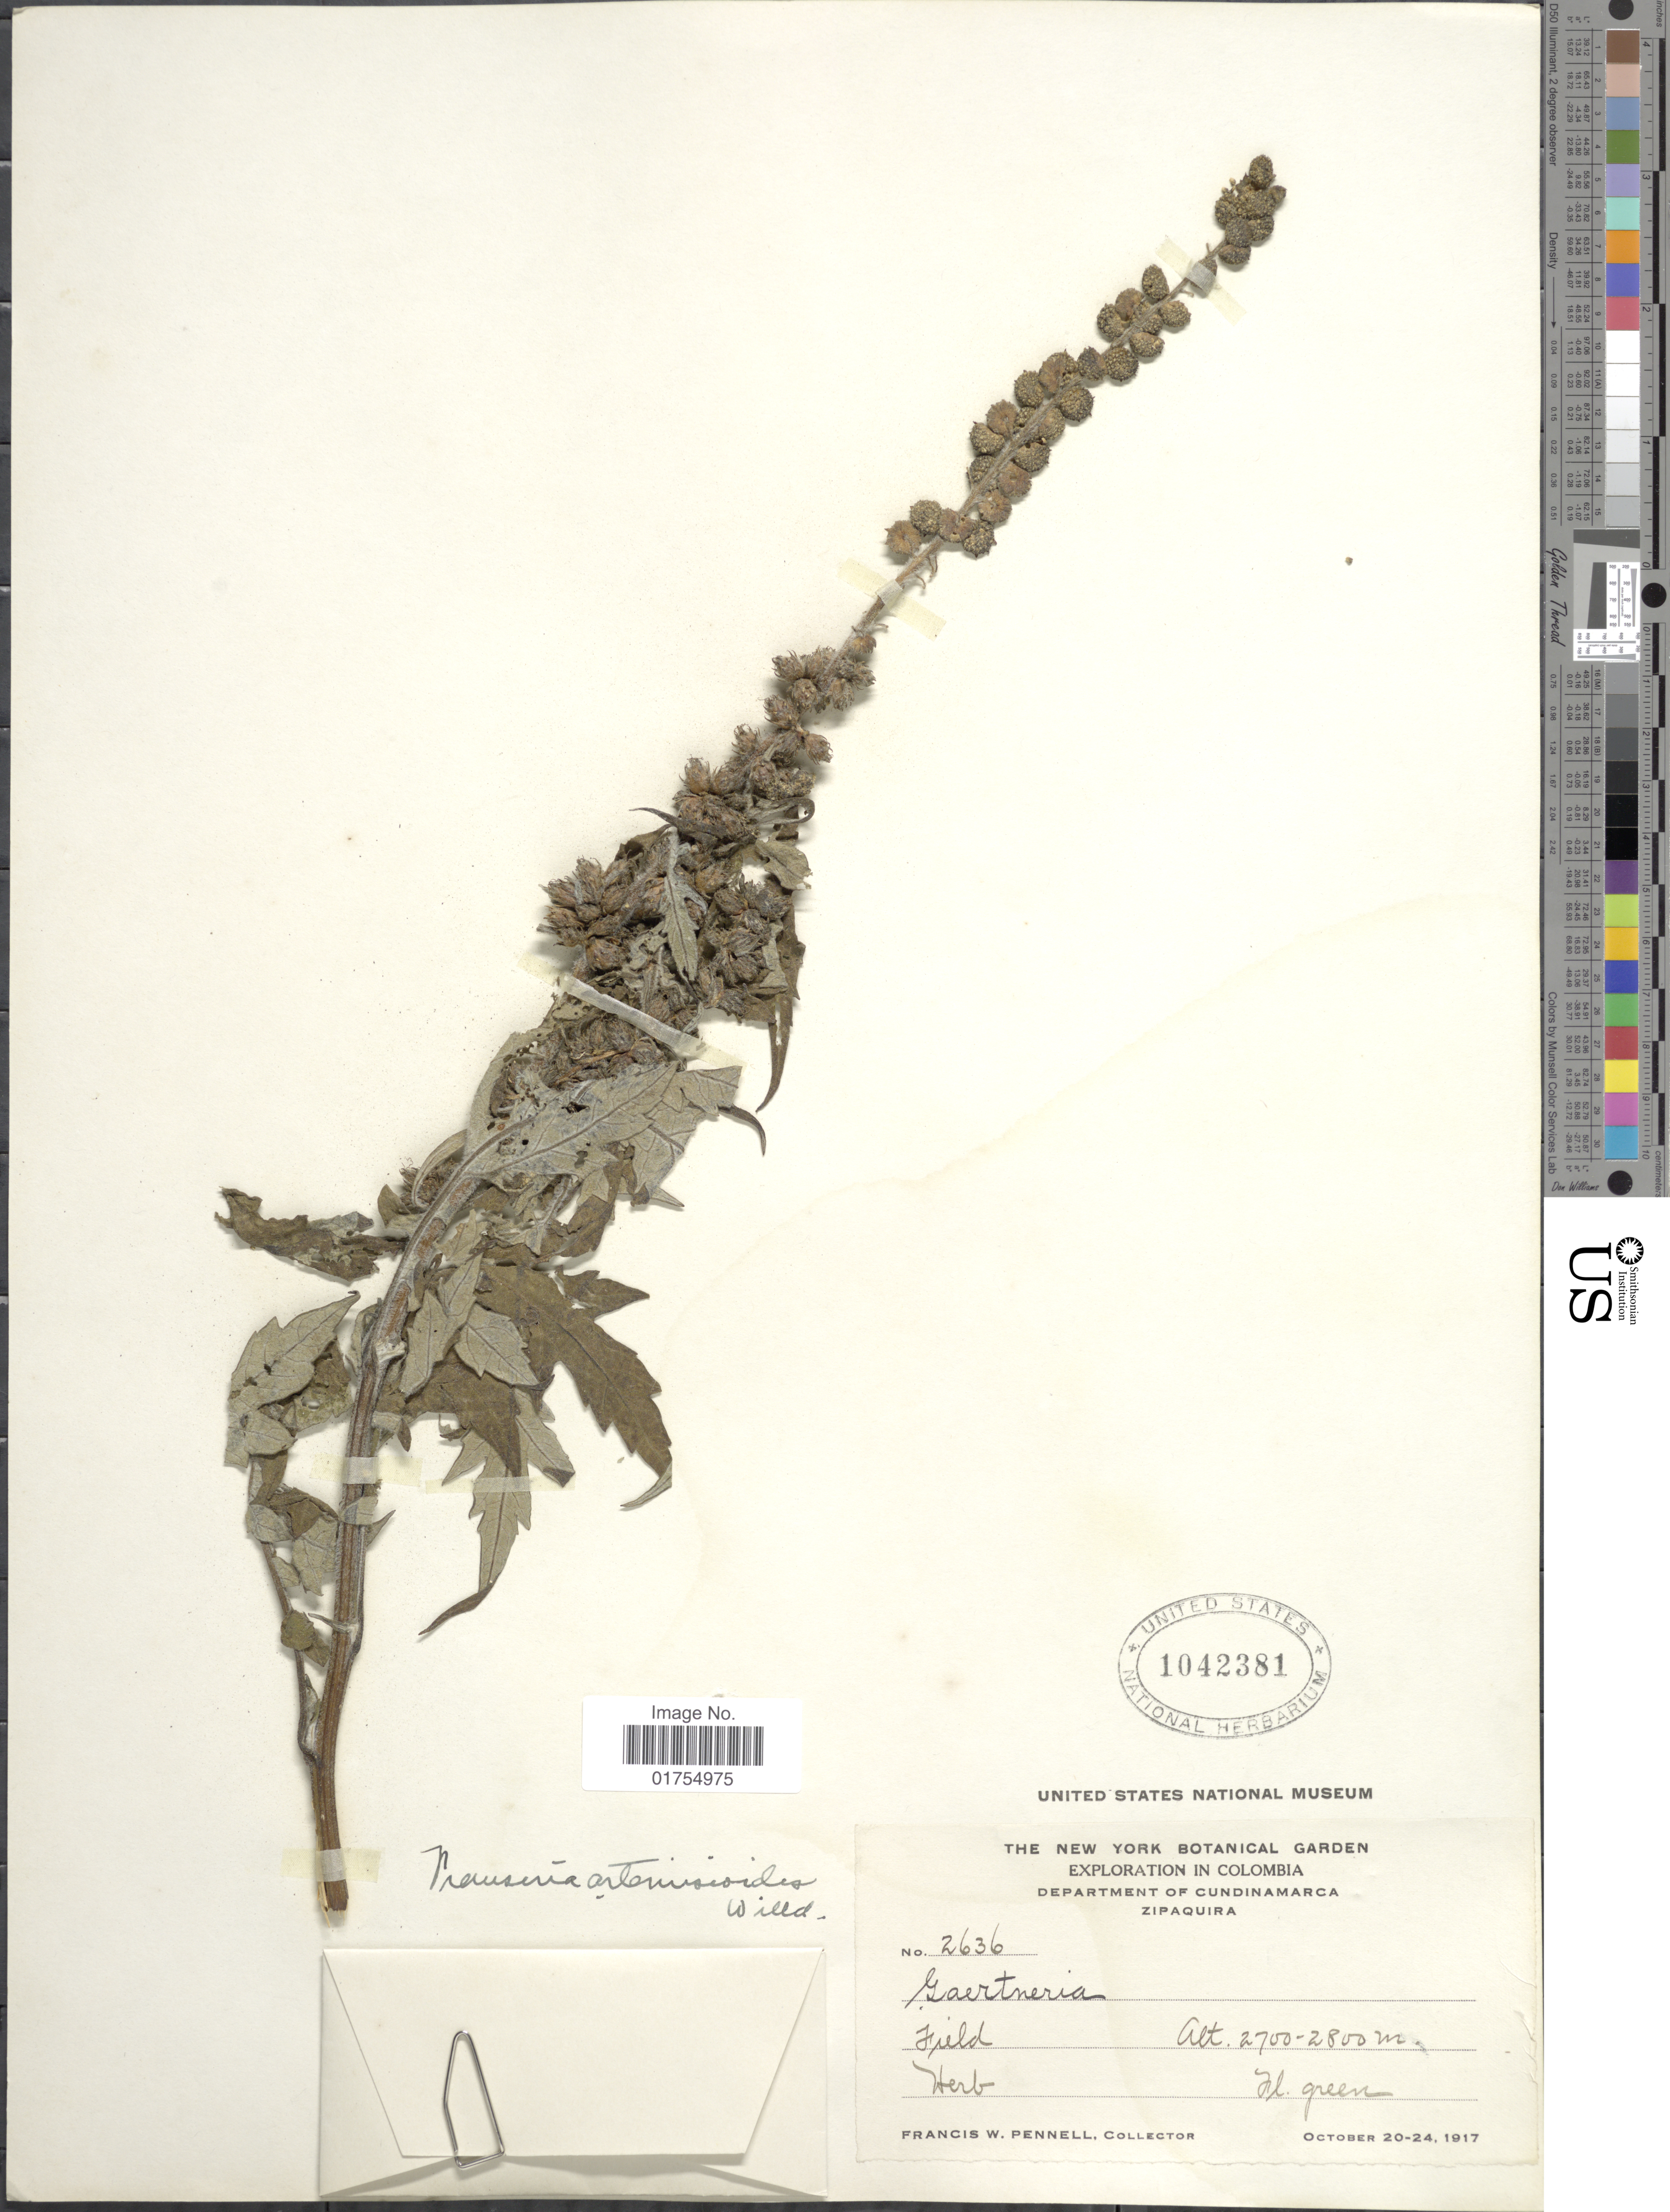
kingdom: Plantae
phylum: Tracheophyta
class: Magnoliopsida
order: Asterales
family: Asteraceae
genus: Franseria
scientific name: Franseria artemisioides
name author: Willd.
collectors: F. W. Pennell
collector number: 2636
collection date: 1917-10-20/1917-10-24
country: Colombia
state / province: Cundinamarca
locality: Zipaquira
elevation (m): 2700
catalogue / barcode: US 1042381